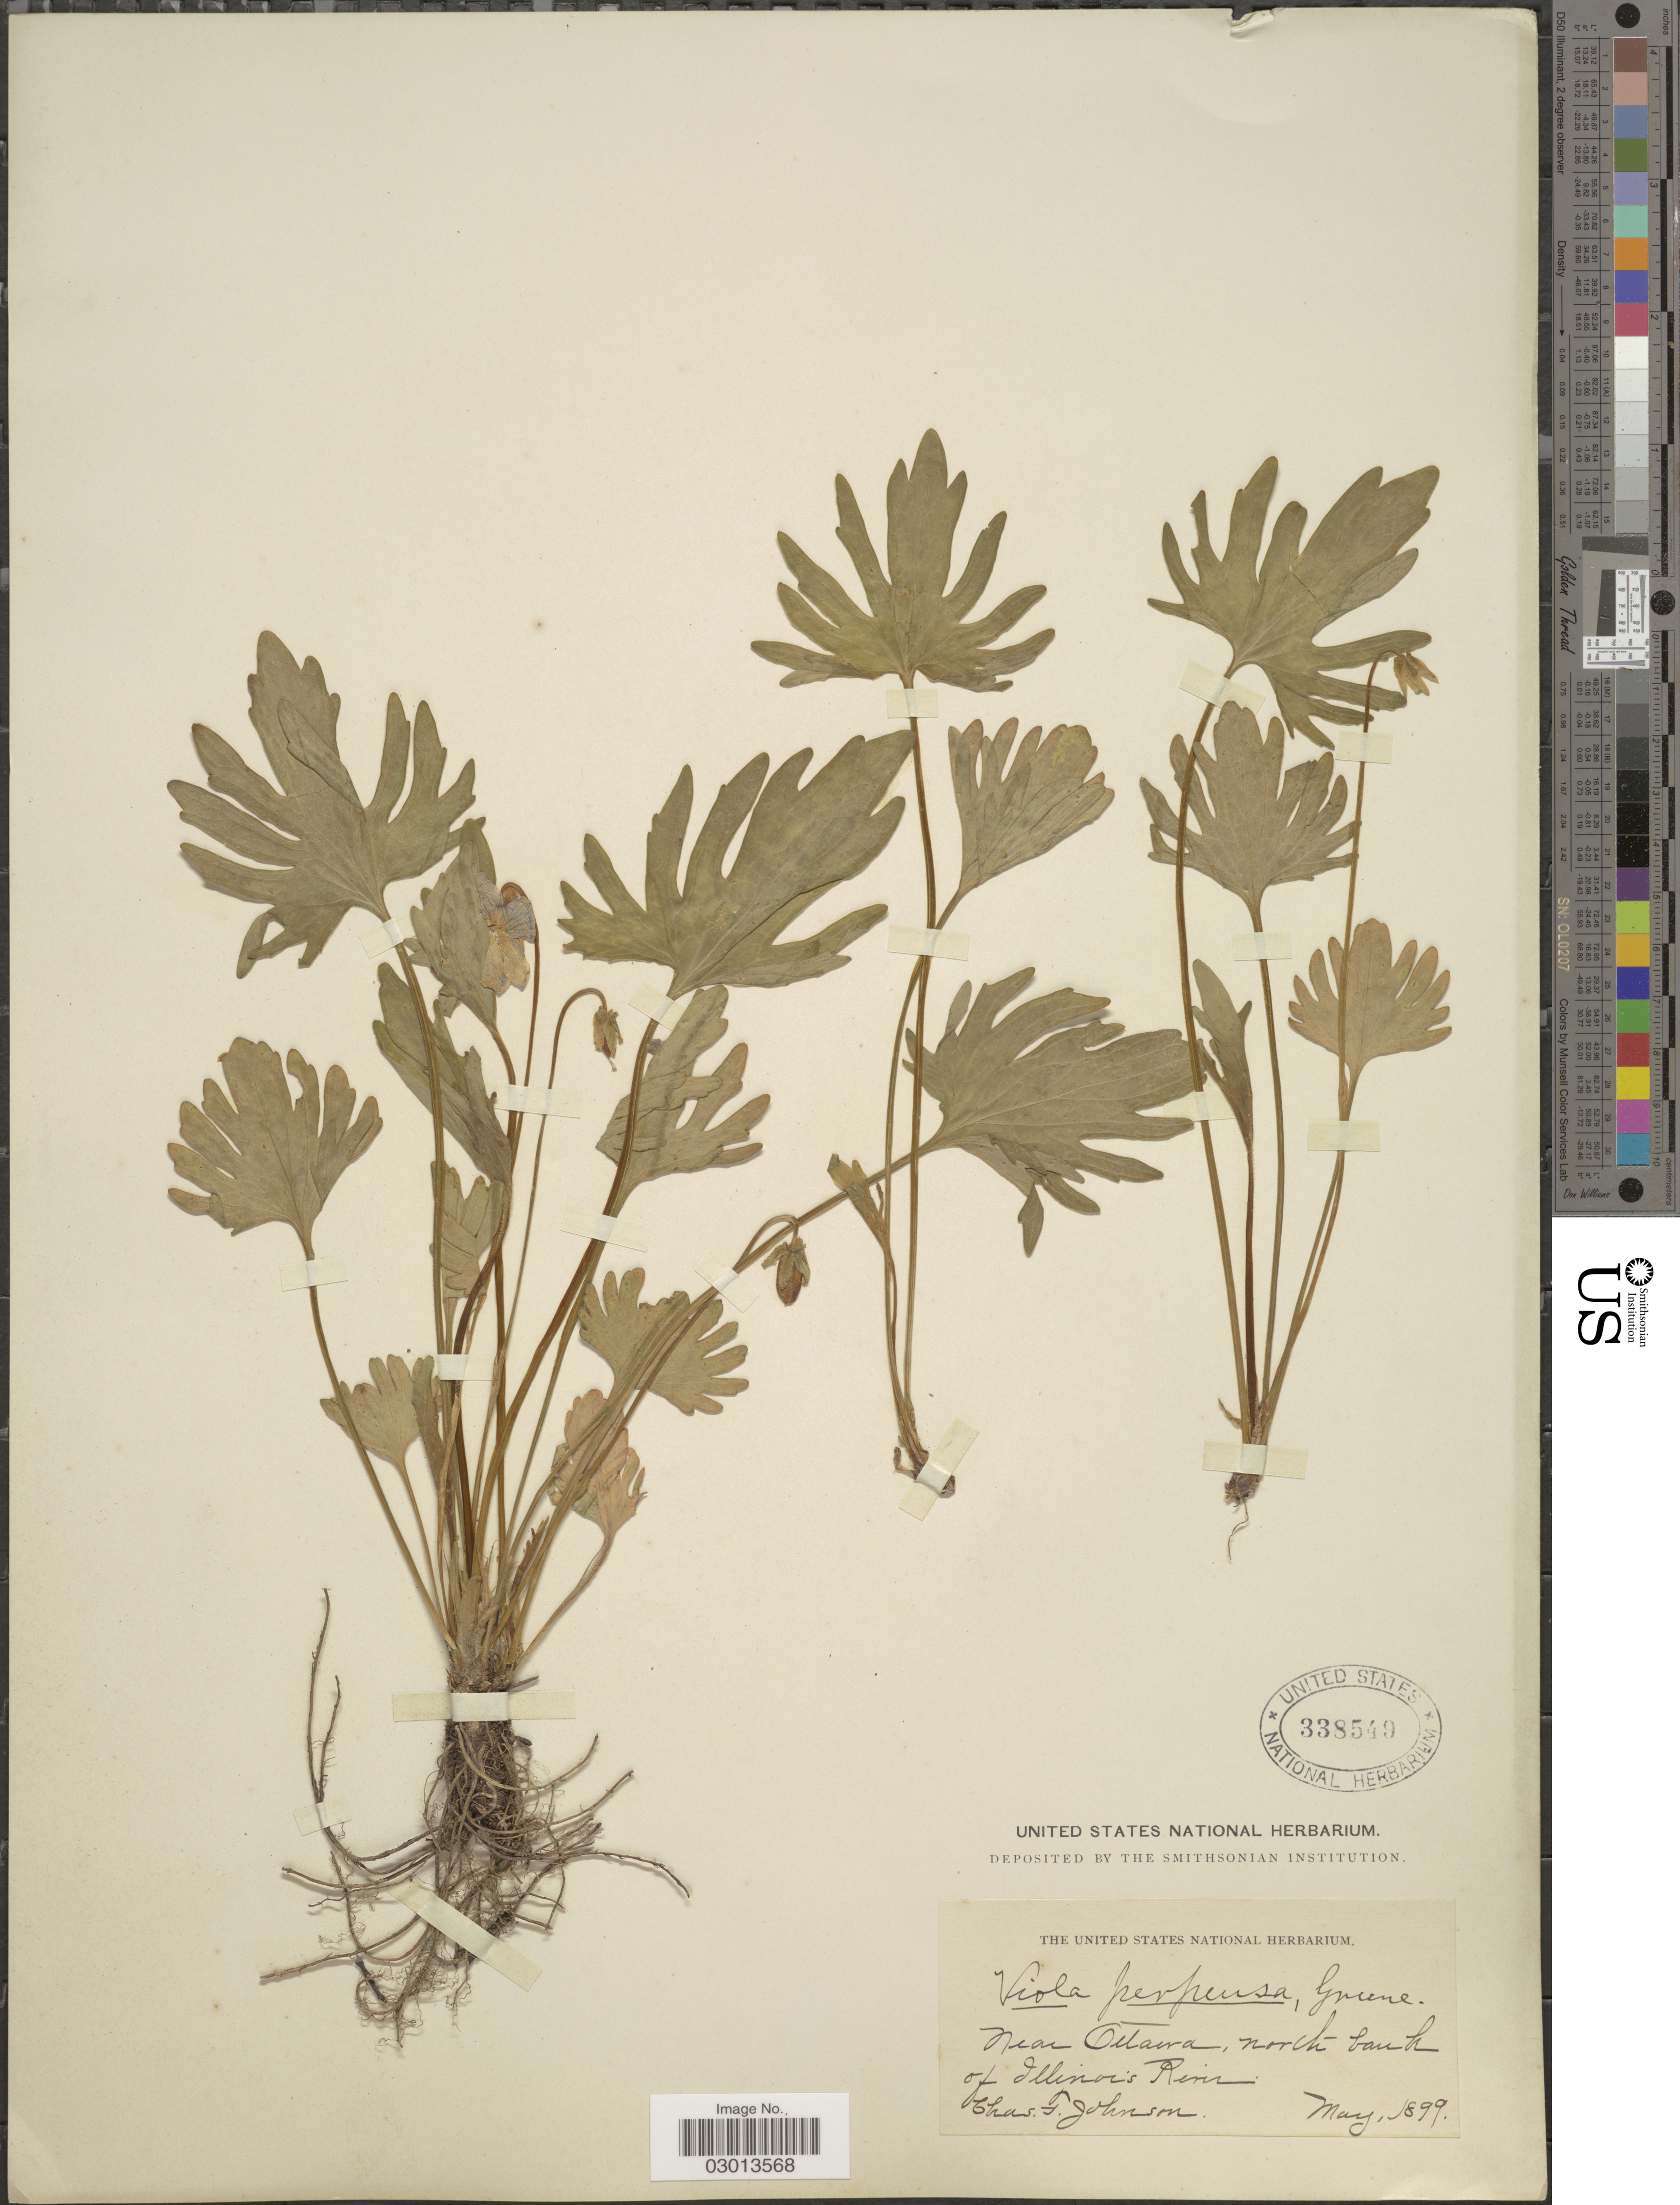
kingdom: Plantae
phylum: Tracheophyta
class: Magnoliopsida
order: Malpighiales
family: Violaceae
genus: Viola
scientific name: Viola perpensa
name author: Greene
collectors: C. Johnson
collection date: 1899-05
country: United States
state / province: Illinois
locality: Near Ottawa, north bank of Illinois River.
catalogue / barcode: US 338549